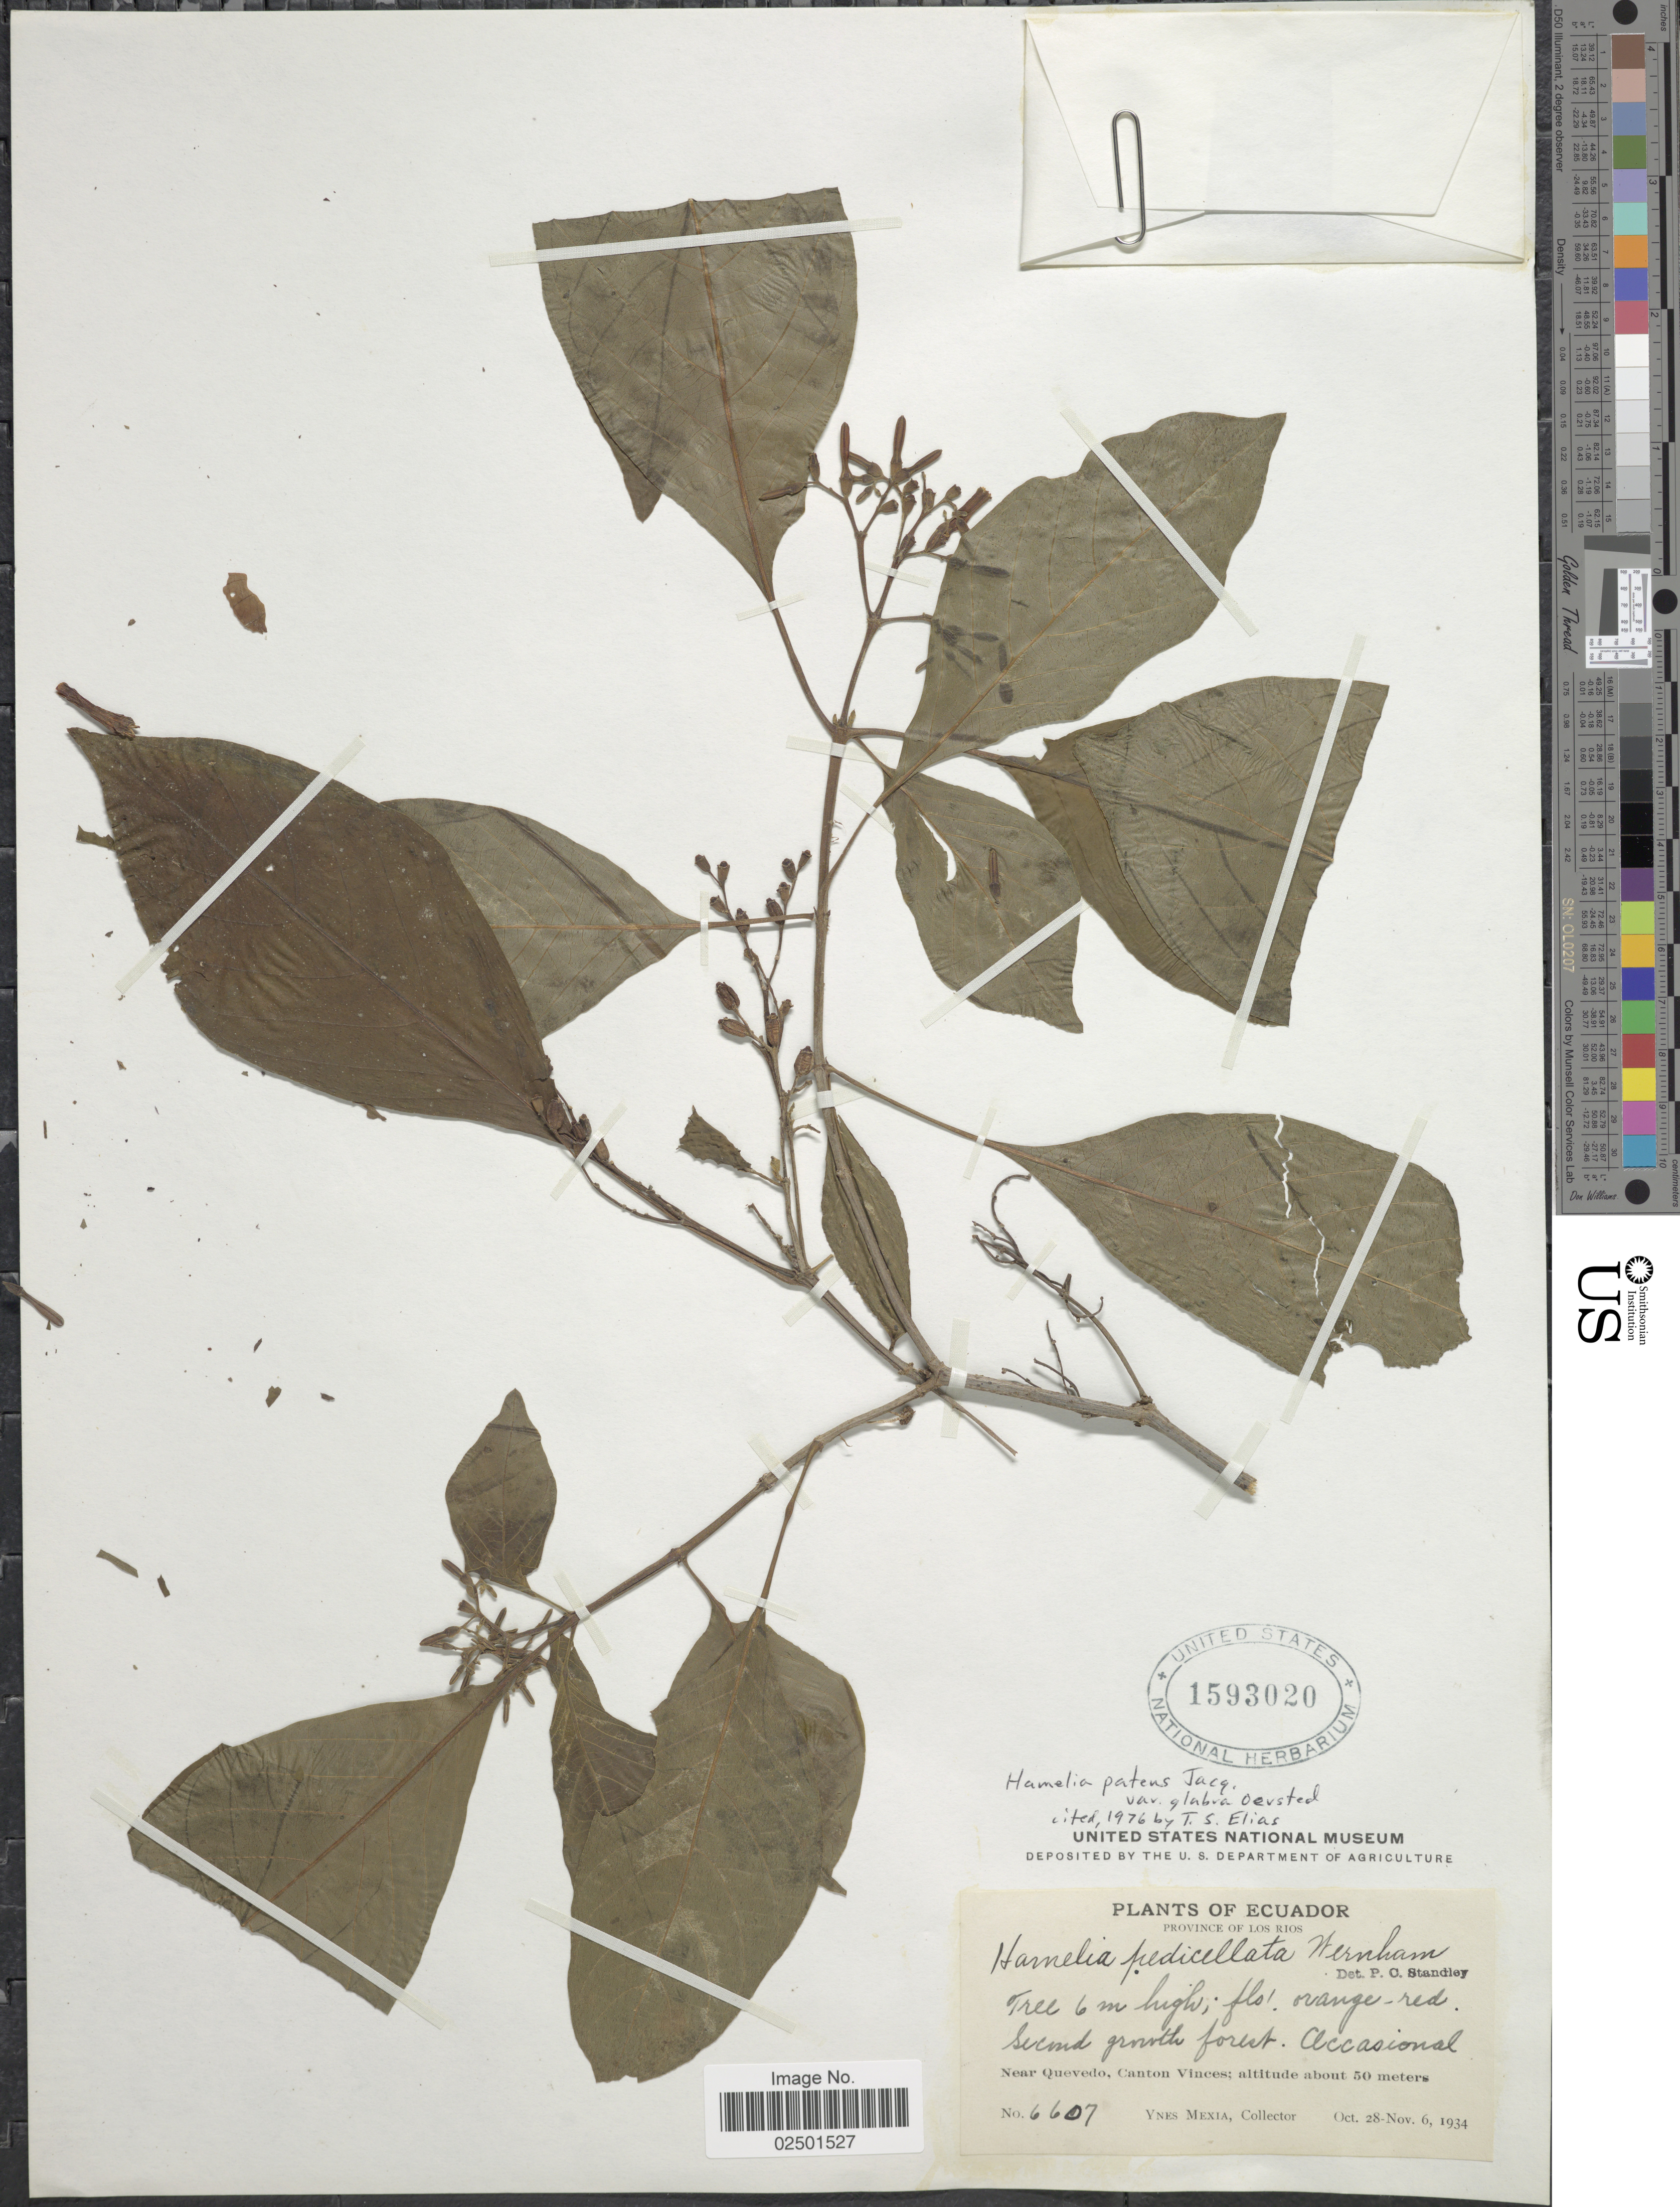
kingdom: Plantae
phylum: Tracheophyta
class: Magnoliopsida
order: Gentianales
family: Rubiaceae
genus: Hamelia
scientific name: Hamelia patens var. glabra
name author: Oerst.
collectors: Y. Mexia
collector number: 6607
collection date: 1934-10-28/1934-11-06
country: Ecuador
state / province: Los Ríos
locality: Near Quevedo, Canton Vinces.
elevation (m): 50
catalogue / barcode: US 1593020